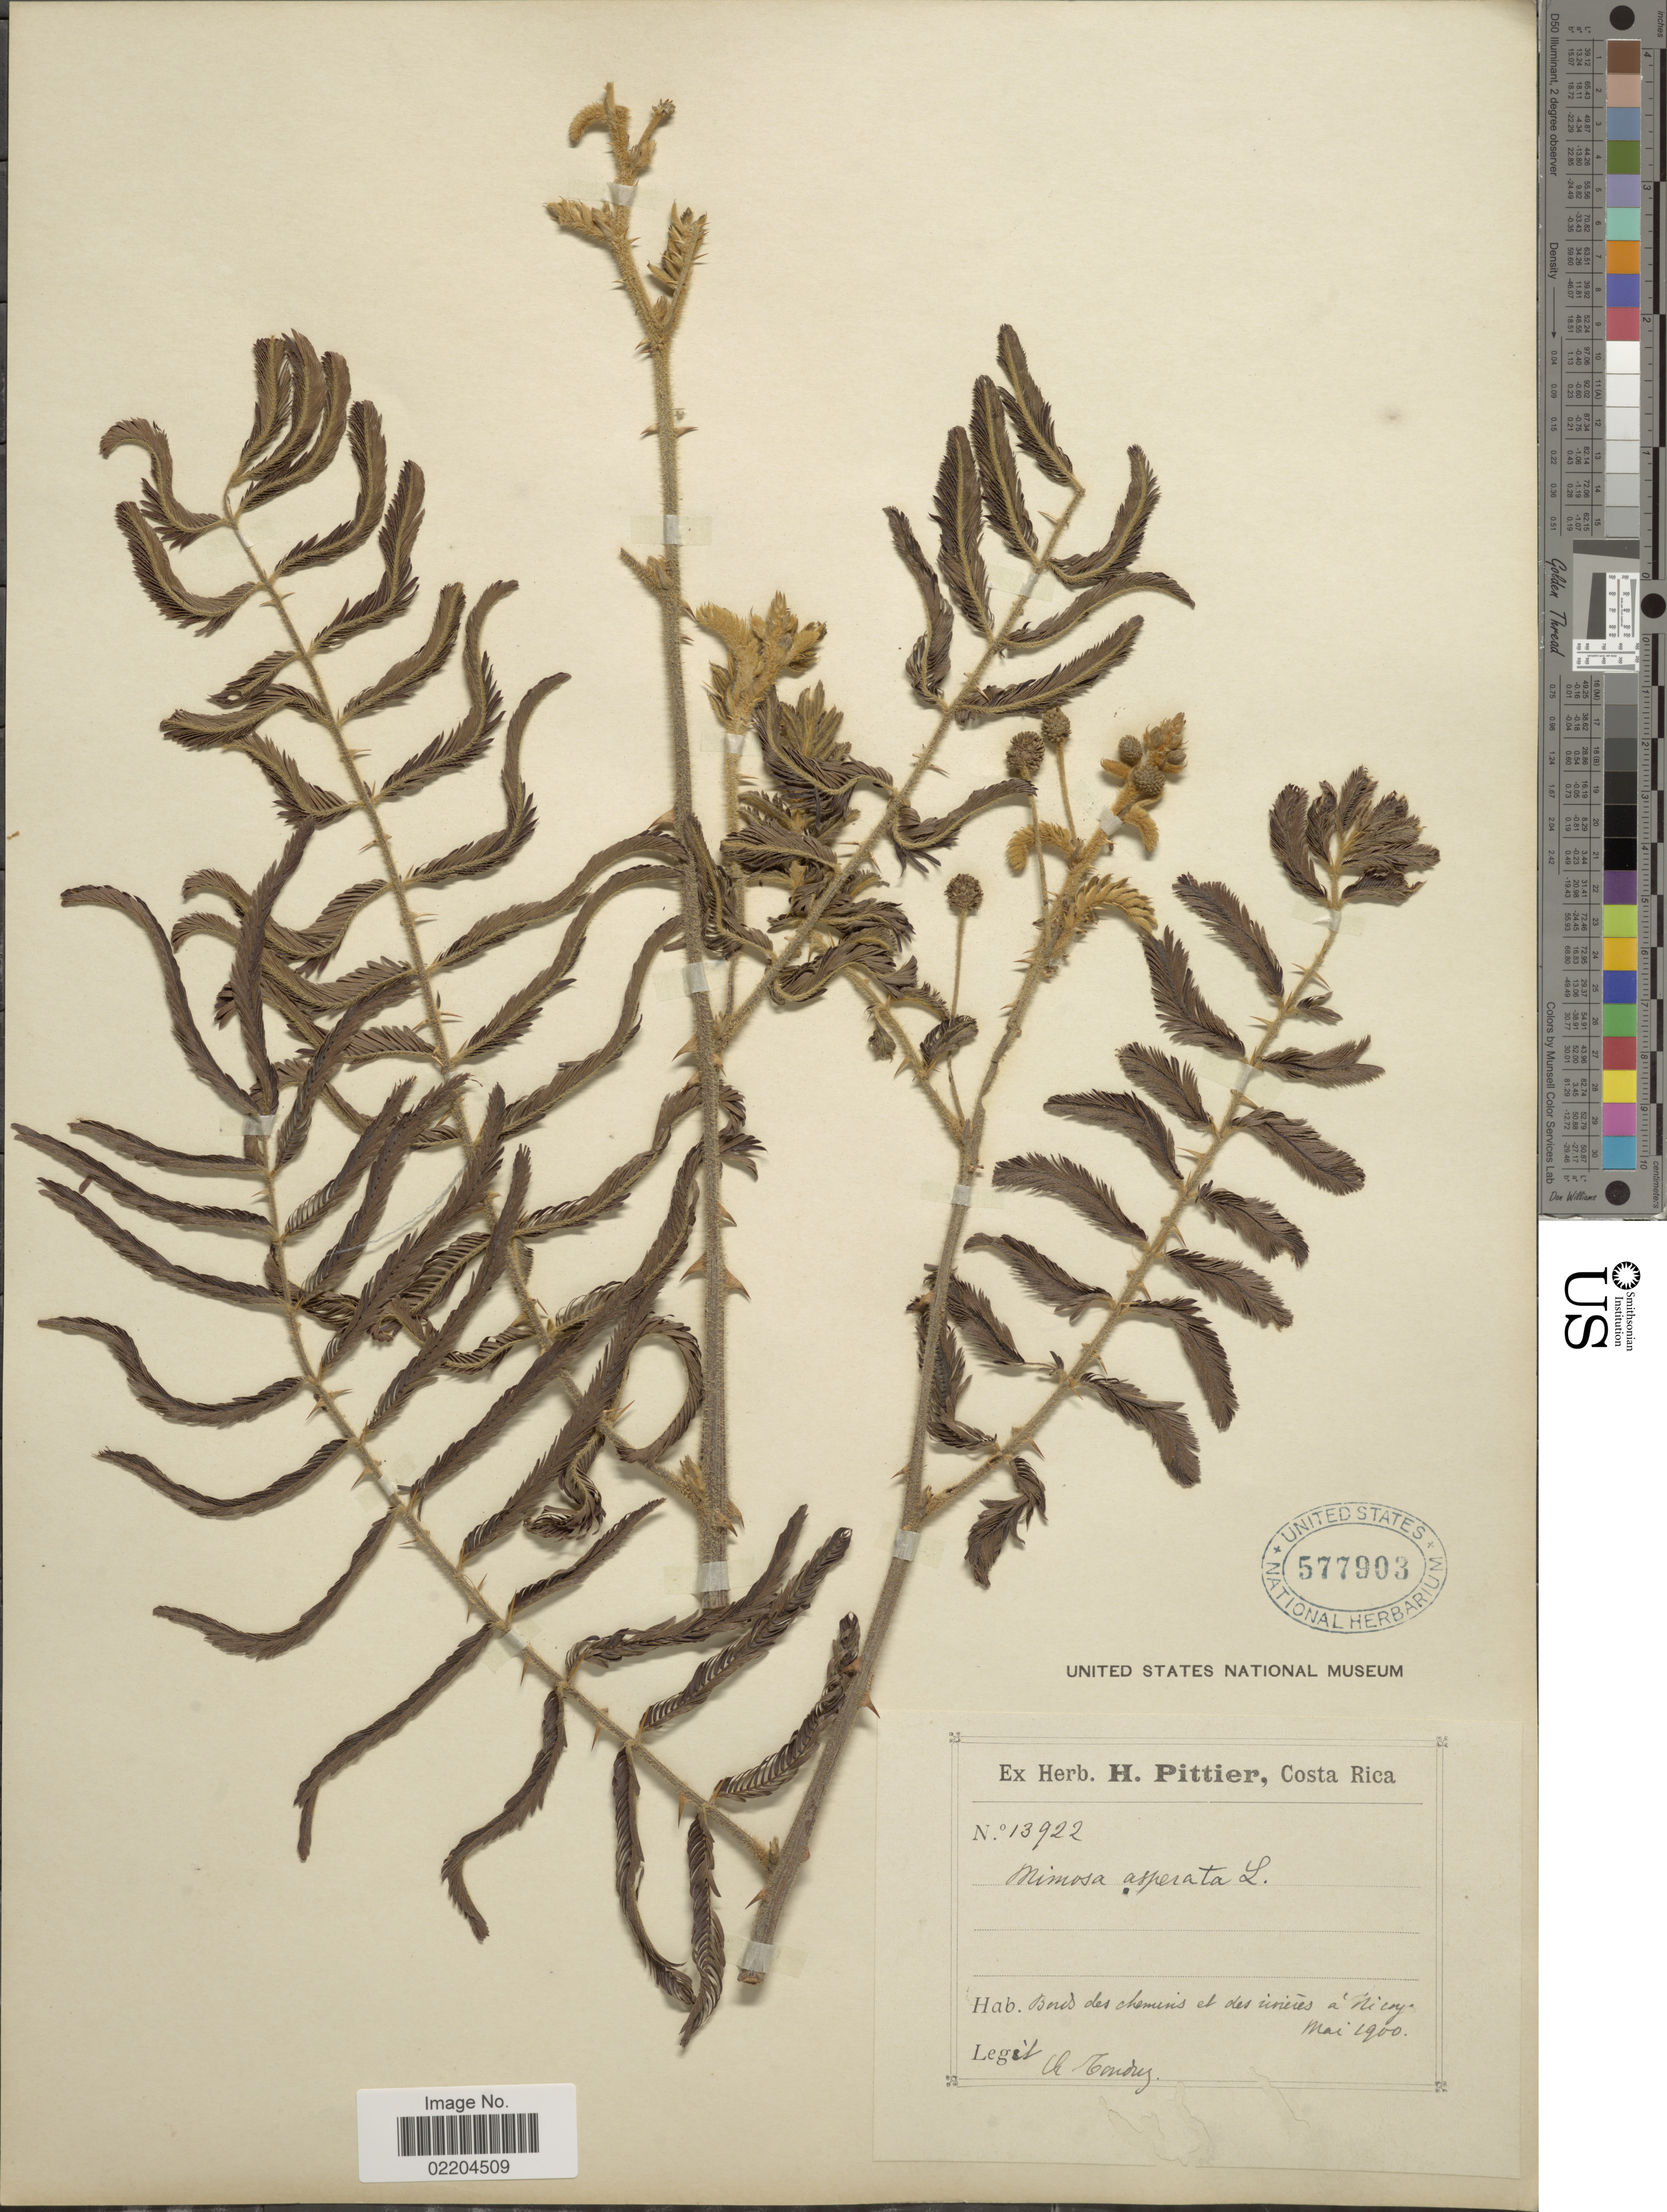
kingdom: Plantae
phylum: Tracheophyta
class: Magnoliopsida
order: Fabales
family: Fabaceae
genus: Mimosa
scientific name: Mimosa pigra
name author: L.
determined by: Strong, Mark T., (BOT), Smithsonian Institution - National Museum of Natural History (UNITED STATES)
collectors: A. Tonduz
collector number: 13922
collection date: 1900-05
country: Costa Rica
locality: Bords des chemins et des rivieres a Nicoya.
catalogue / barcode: US 577903